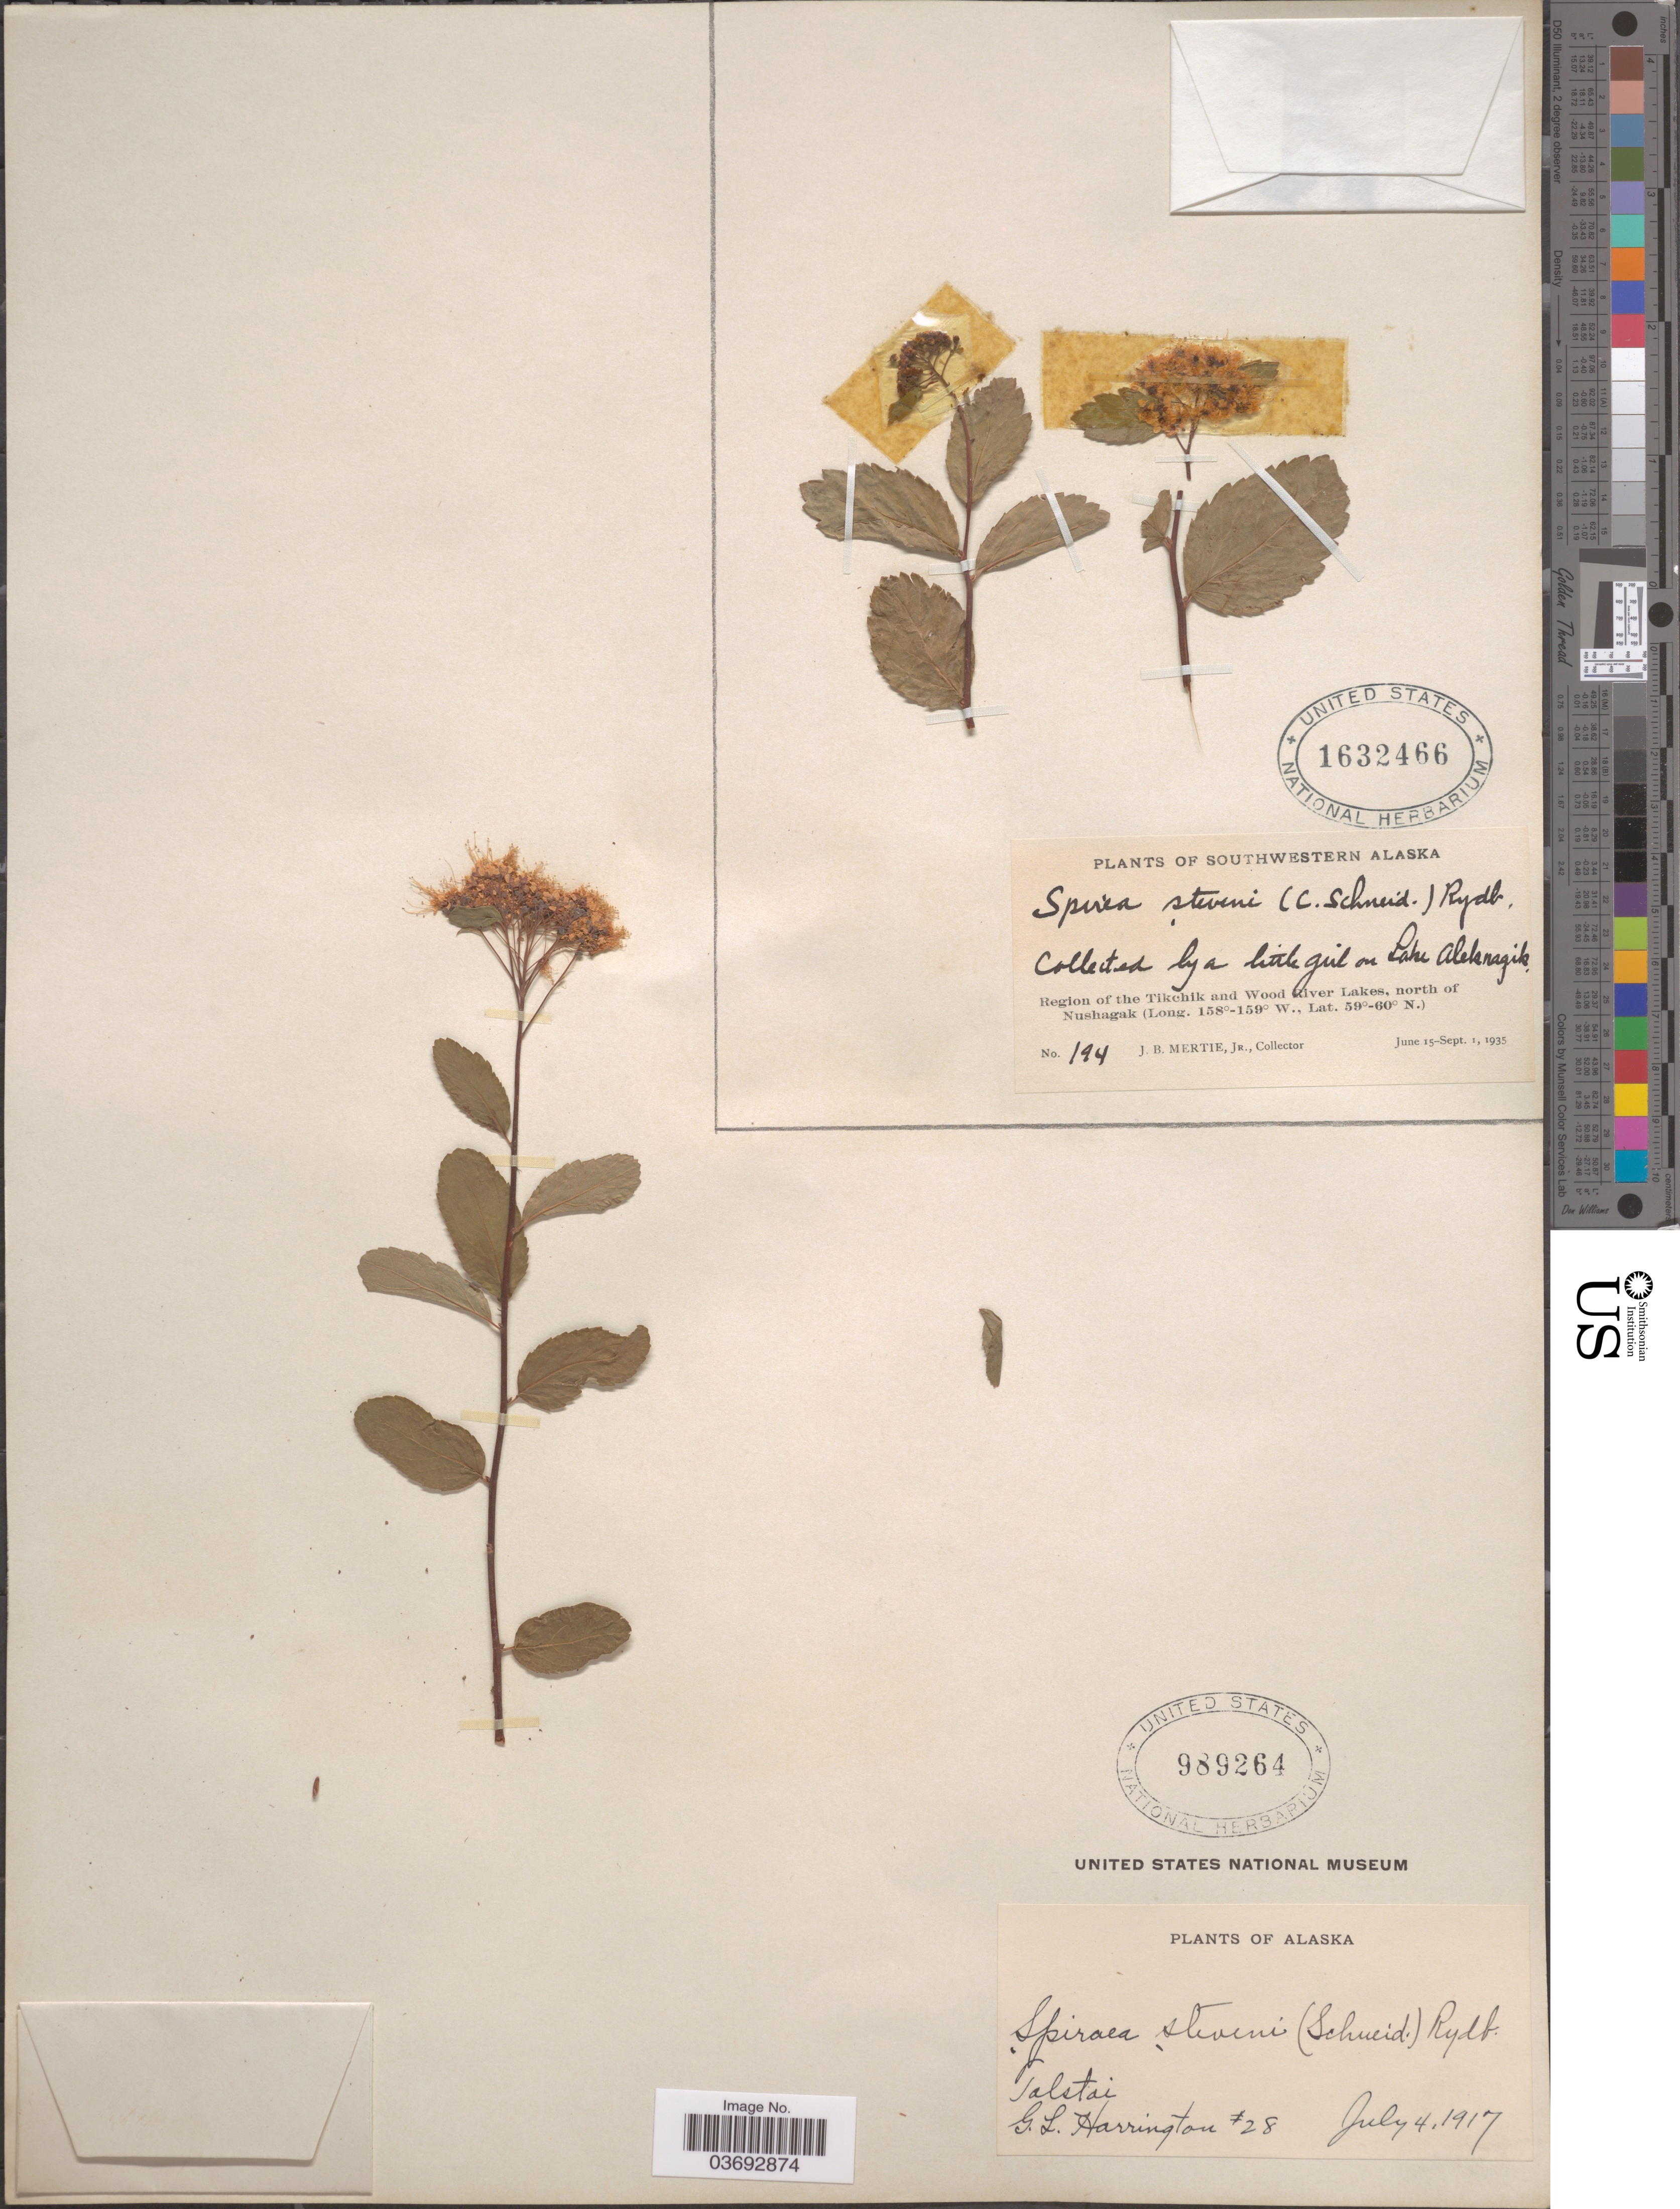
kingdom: Plantae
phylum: Tracheophyta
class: Magnoliopsida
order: Rosales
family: Rosaceae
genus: Spiraea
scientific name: Spiraea stevenii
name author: (C.K. Schneid.) Rydb.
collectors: G. Harrington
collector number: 28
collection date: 1917-07-04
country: United States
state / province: Alaska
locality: Talstai.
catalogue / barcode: US 989264-2